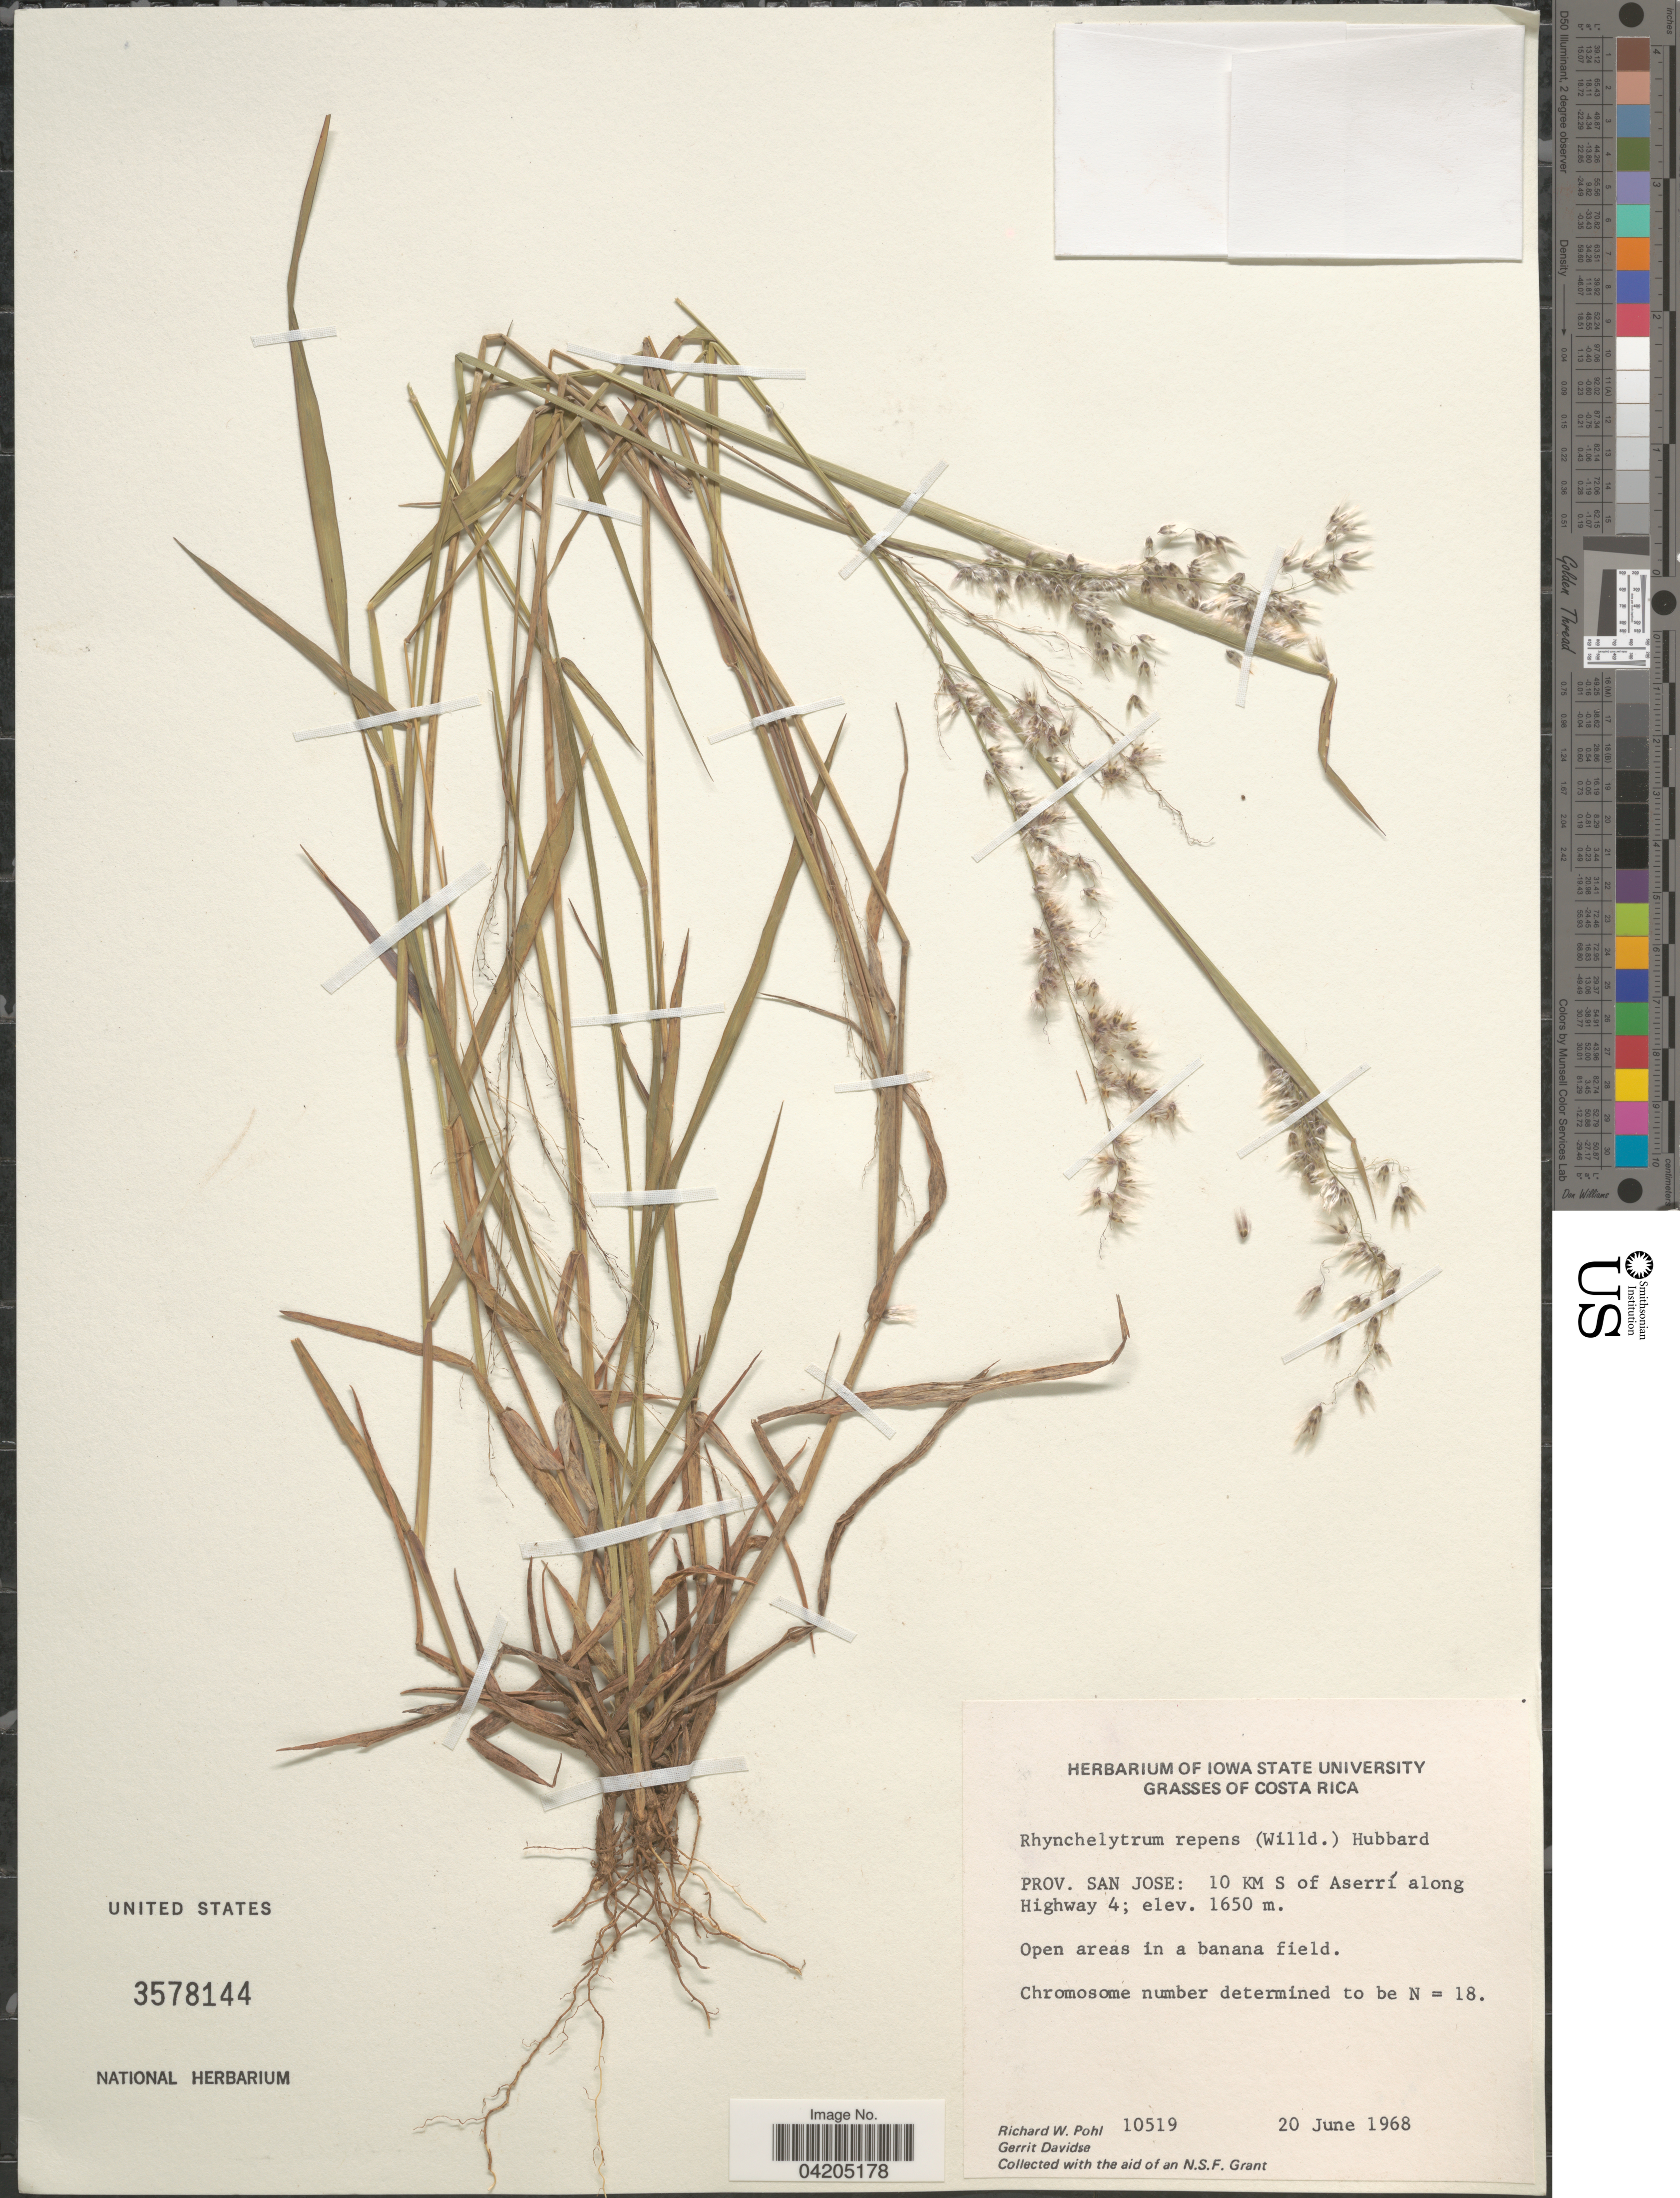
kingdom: Plantae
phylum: Tracheophyta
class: Liliopsida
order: Poales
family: Poaceae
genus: Melinis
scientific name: Melinis repens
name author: (Willd.) Zizka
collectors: R. W. Pohl & G. Davidse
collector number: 10519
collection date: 1968-06-20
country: Costa Rica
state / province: San José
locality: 10 KM S of Aserrí along Highway 4. In a banana field.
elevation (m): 1650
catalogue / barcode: US 3578144